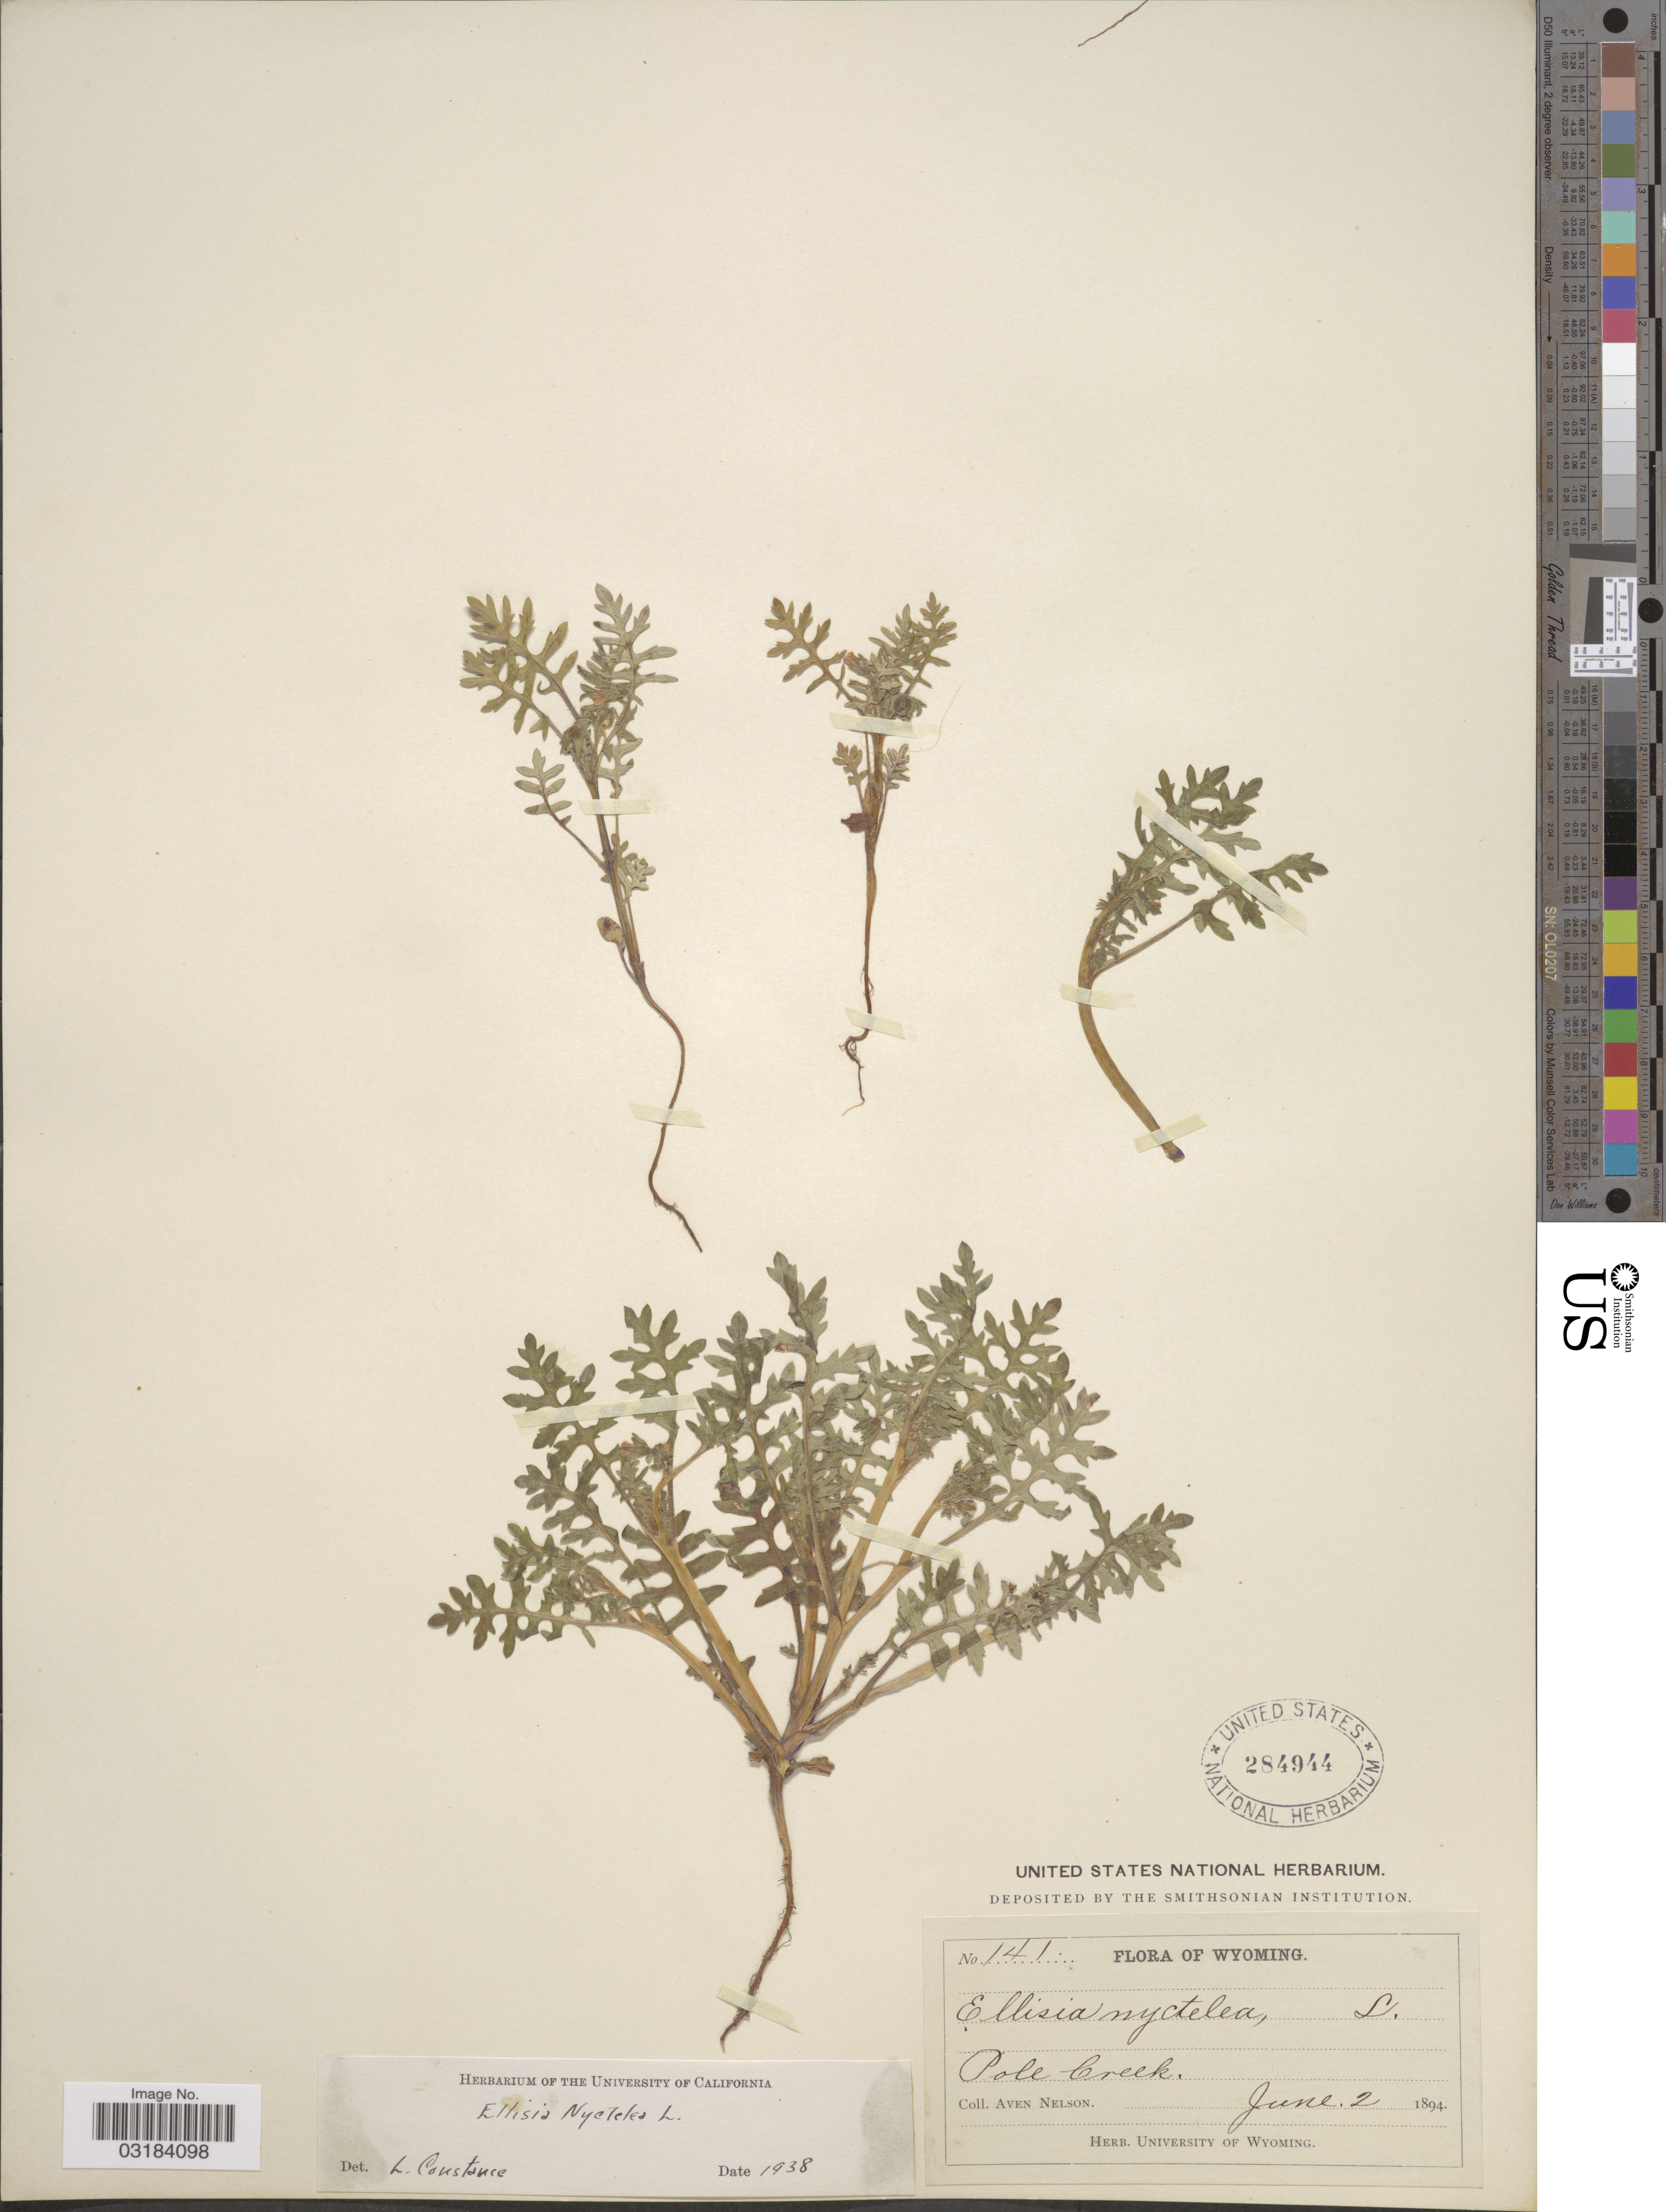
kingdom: Plantae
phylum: Tracheophyta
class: Magnoliopsida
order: Boraginales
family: Hydrophyllaceae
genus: Ellisia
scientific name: Ellisia nyctelea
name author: L.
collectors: A. Nelson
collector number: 141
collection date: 1894-06-02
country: United States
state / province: Wyoming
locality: Pole Creek.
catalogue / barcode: US 284944